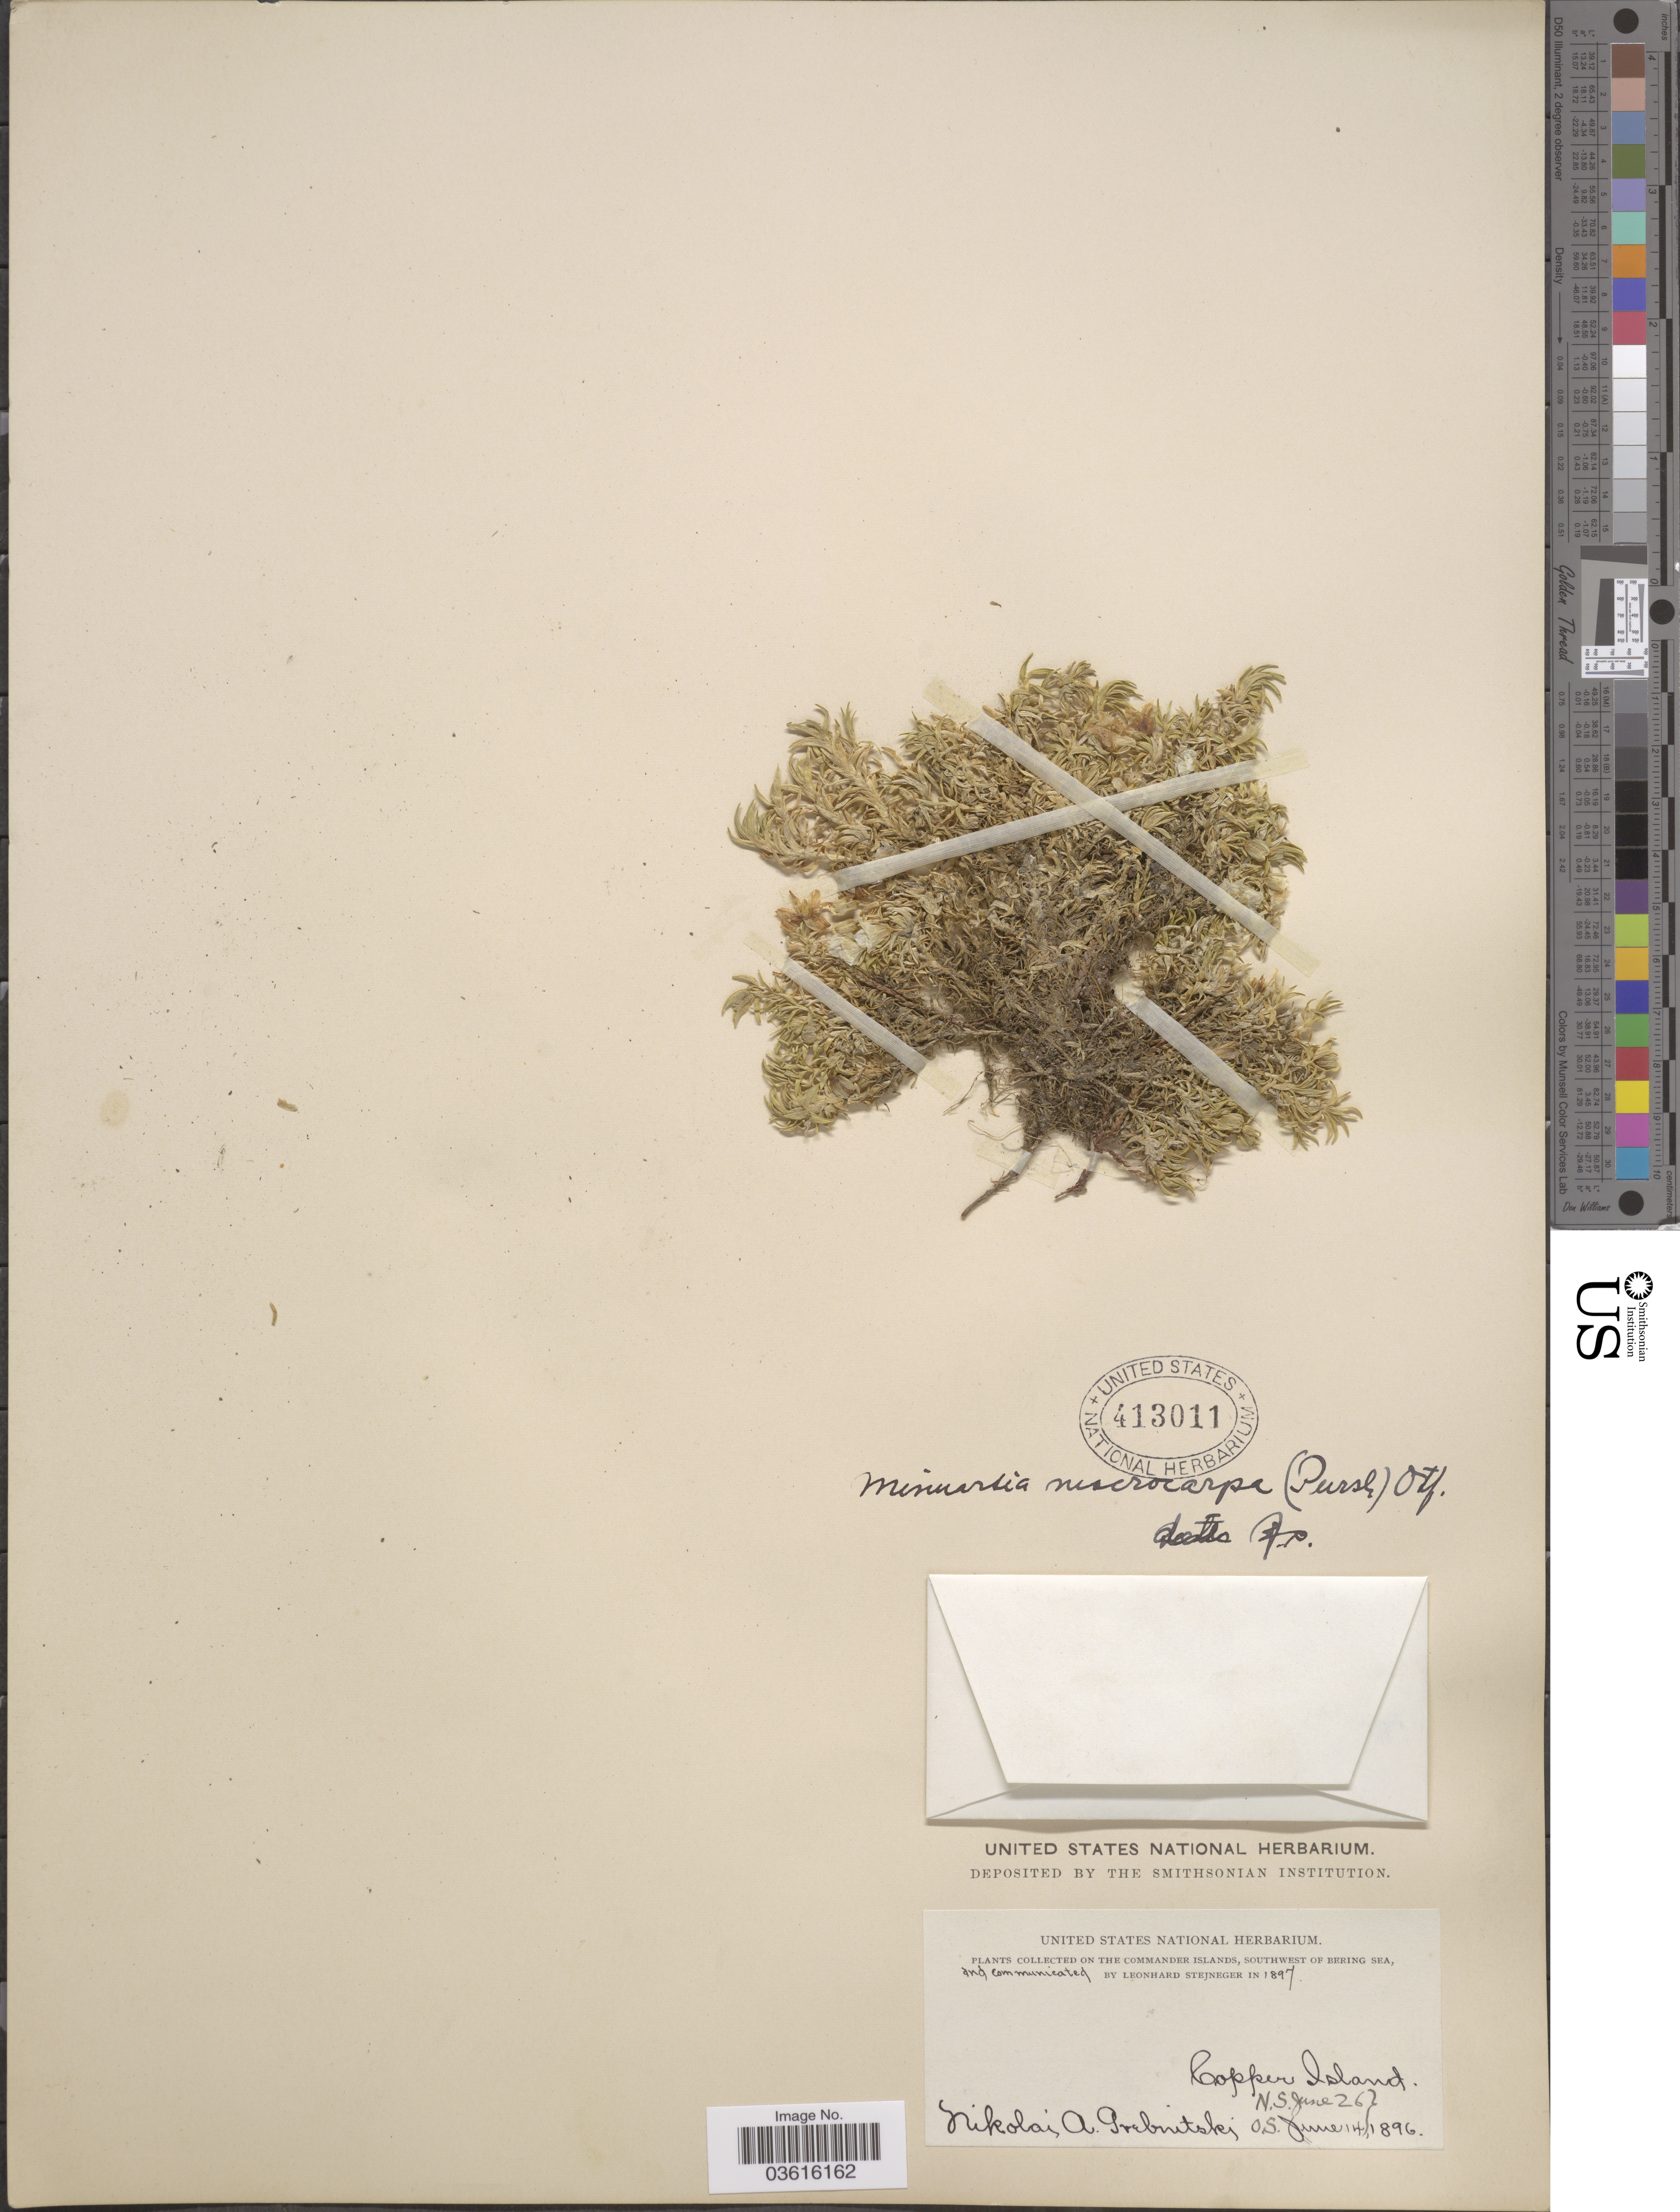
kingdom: Plantae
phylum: Tracheophyta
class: Magnoliopsida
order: Caryophyllales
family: Caryophyllaceae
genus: Pseudocherleria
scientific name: Pseudocherleria macrocarpa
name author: (Pursh) Dillenb. & Kadereit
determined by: U.S. National Herbarium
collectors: N. Grebritski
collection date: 1896-06-14/1896-06-26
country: Russian Federation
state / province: Kamchatka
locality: On the Commander Islands, Southwest of Bering Sea. Copper Island.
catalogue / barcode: US 413011